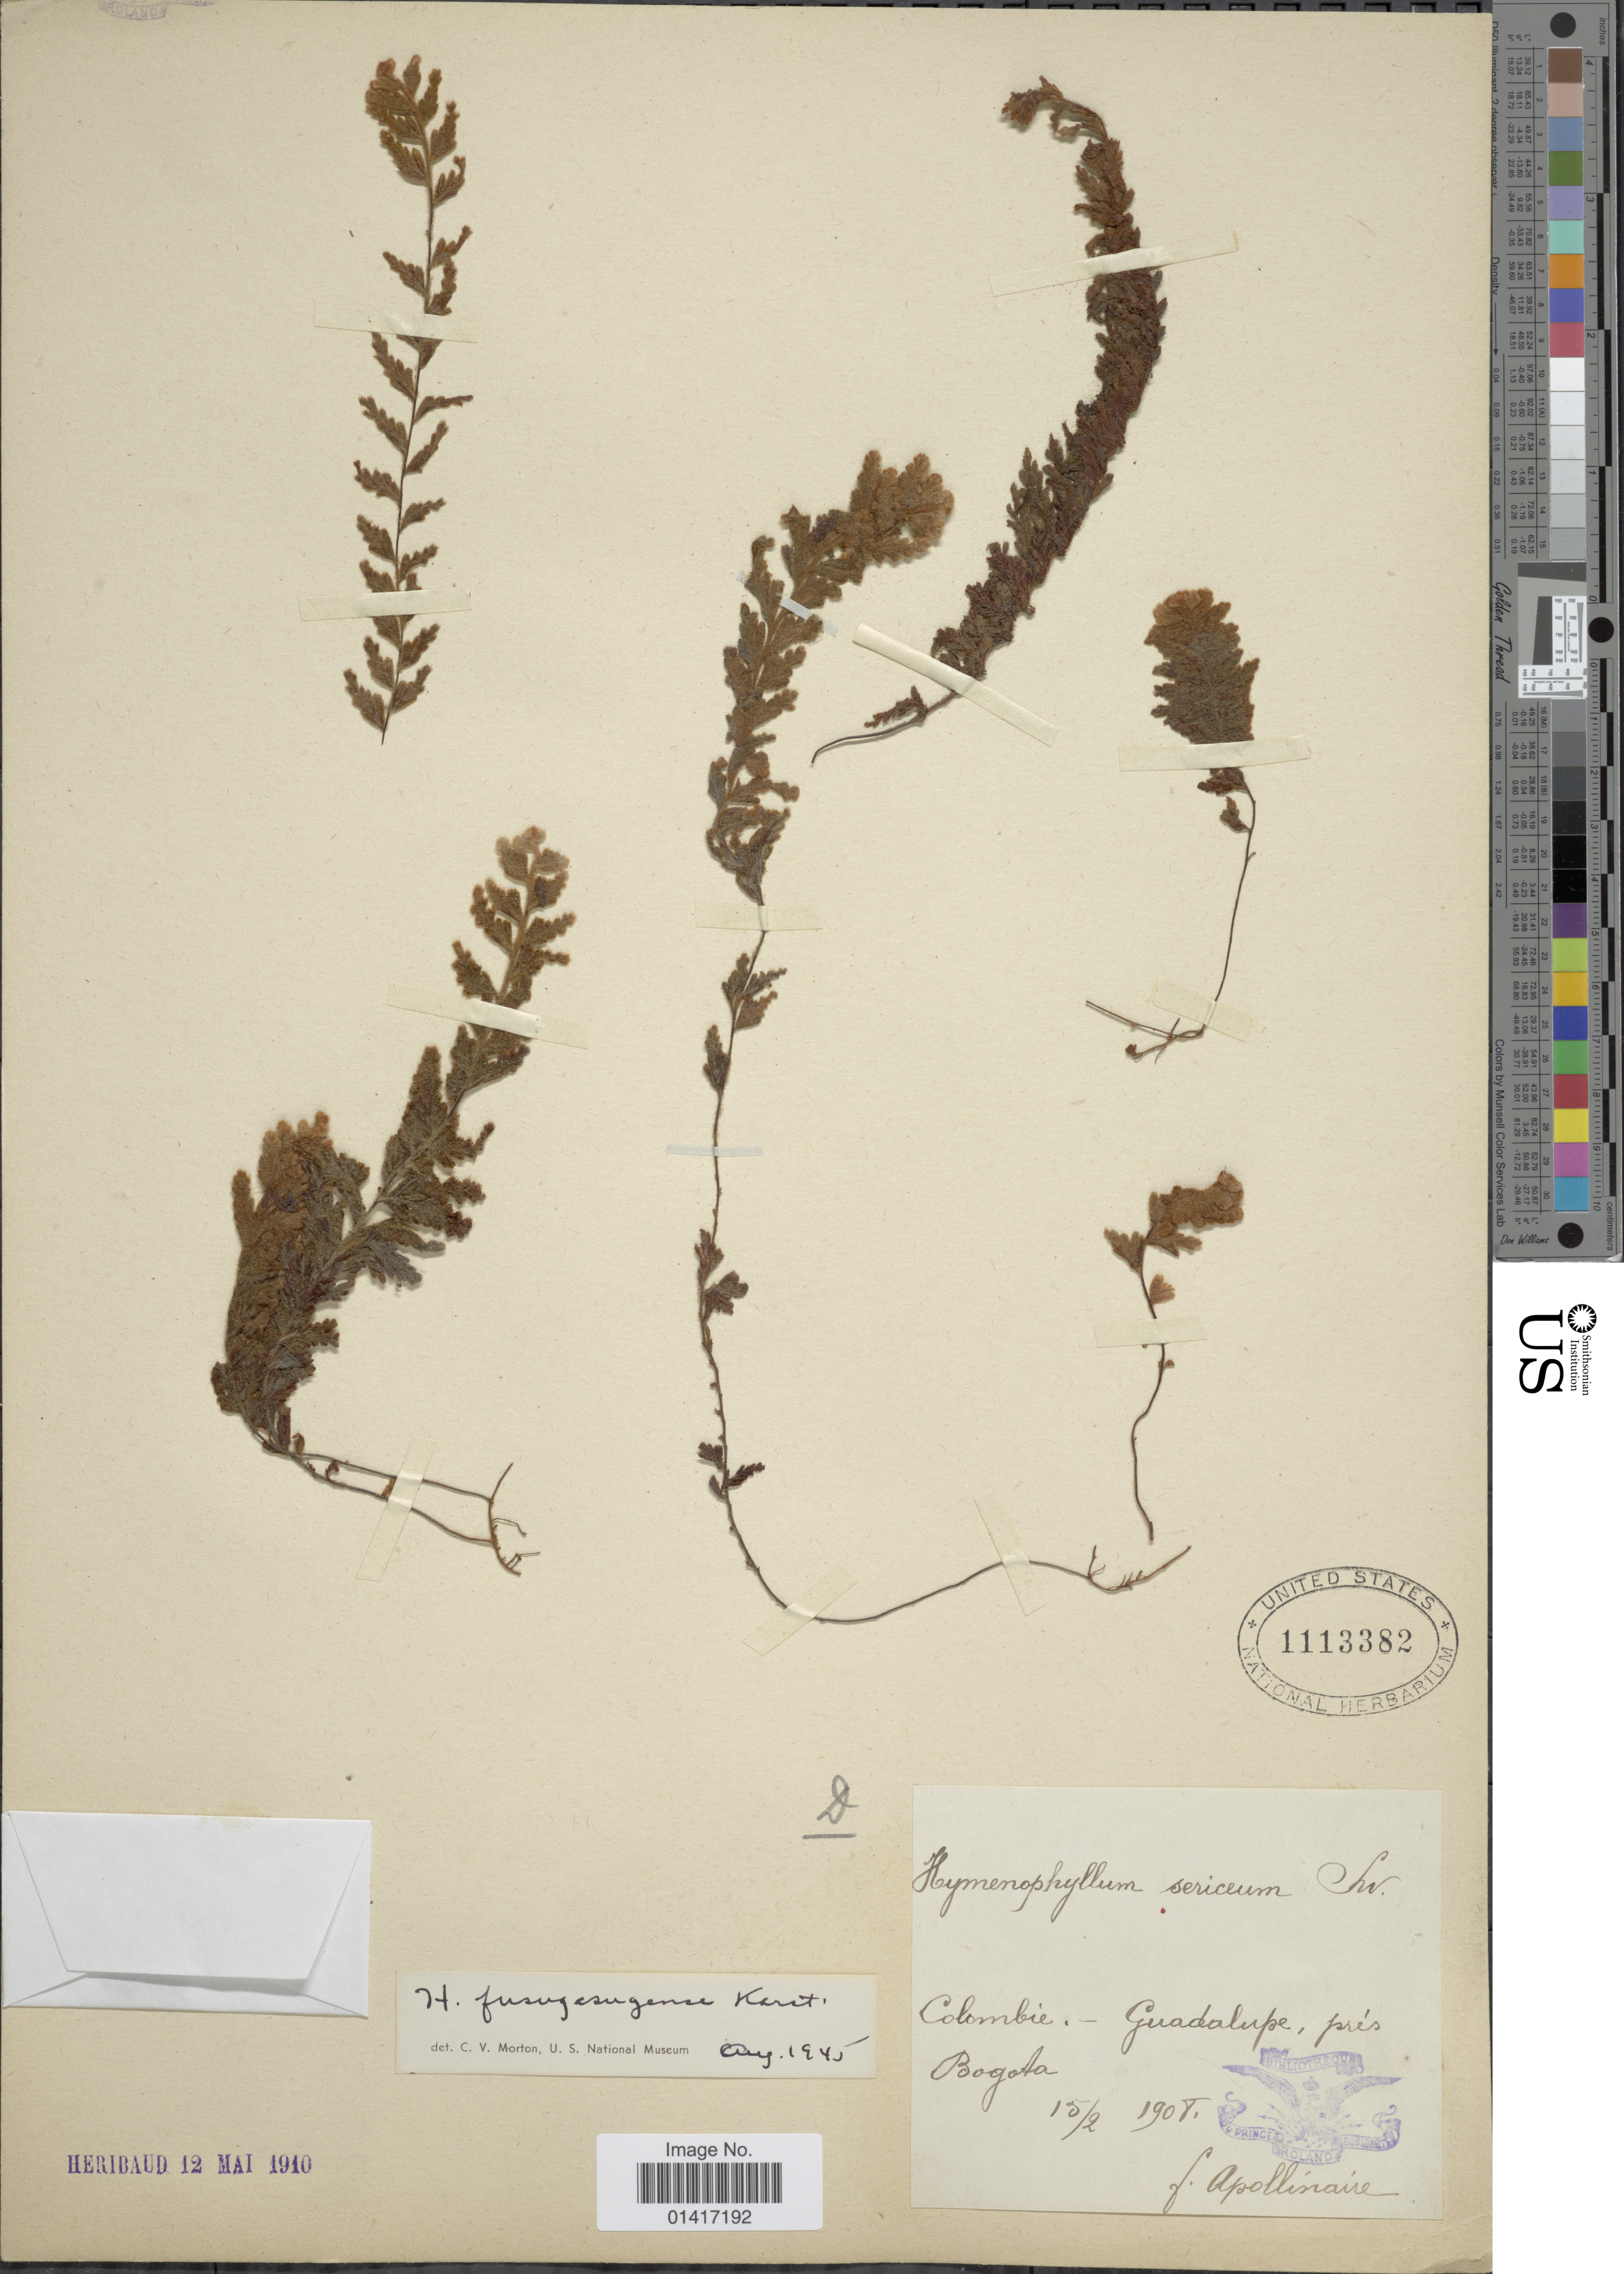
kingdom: Plantae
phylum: Tracheophyta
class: Polypodiopsida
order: Hymenophyllales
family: Hymenophyllaceae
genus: Hymenophyllum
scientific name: Hymenophyllum tomentosum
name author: Kunze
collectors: F. Apollinaire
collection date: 1908-02-15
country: Colombia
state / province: Bogota D.C.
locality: Guadelupe pres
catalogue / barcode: US 1113382